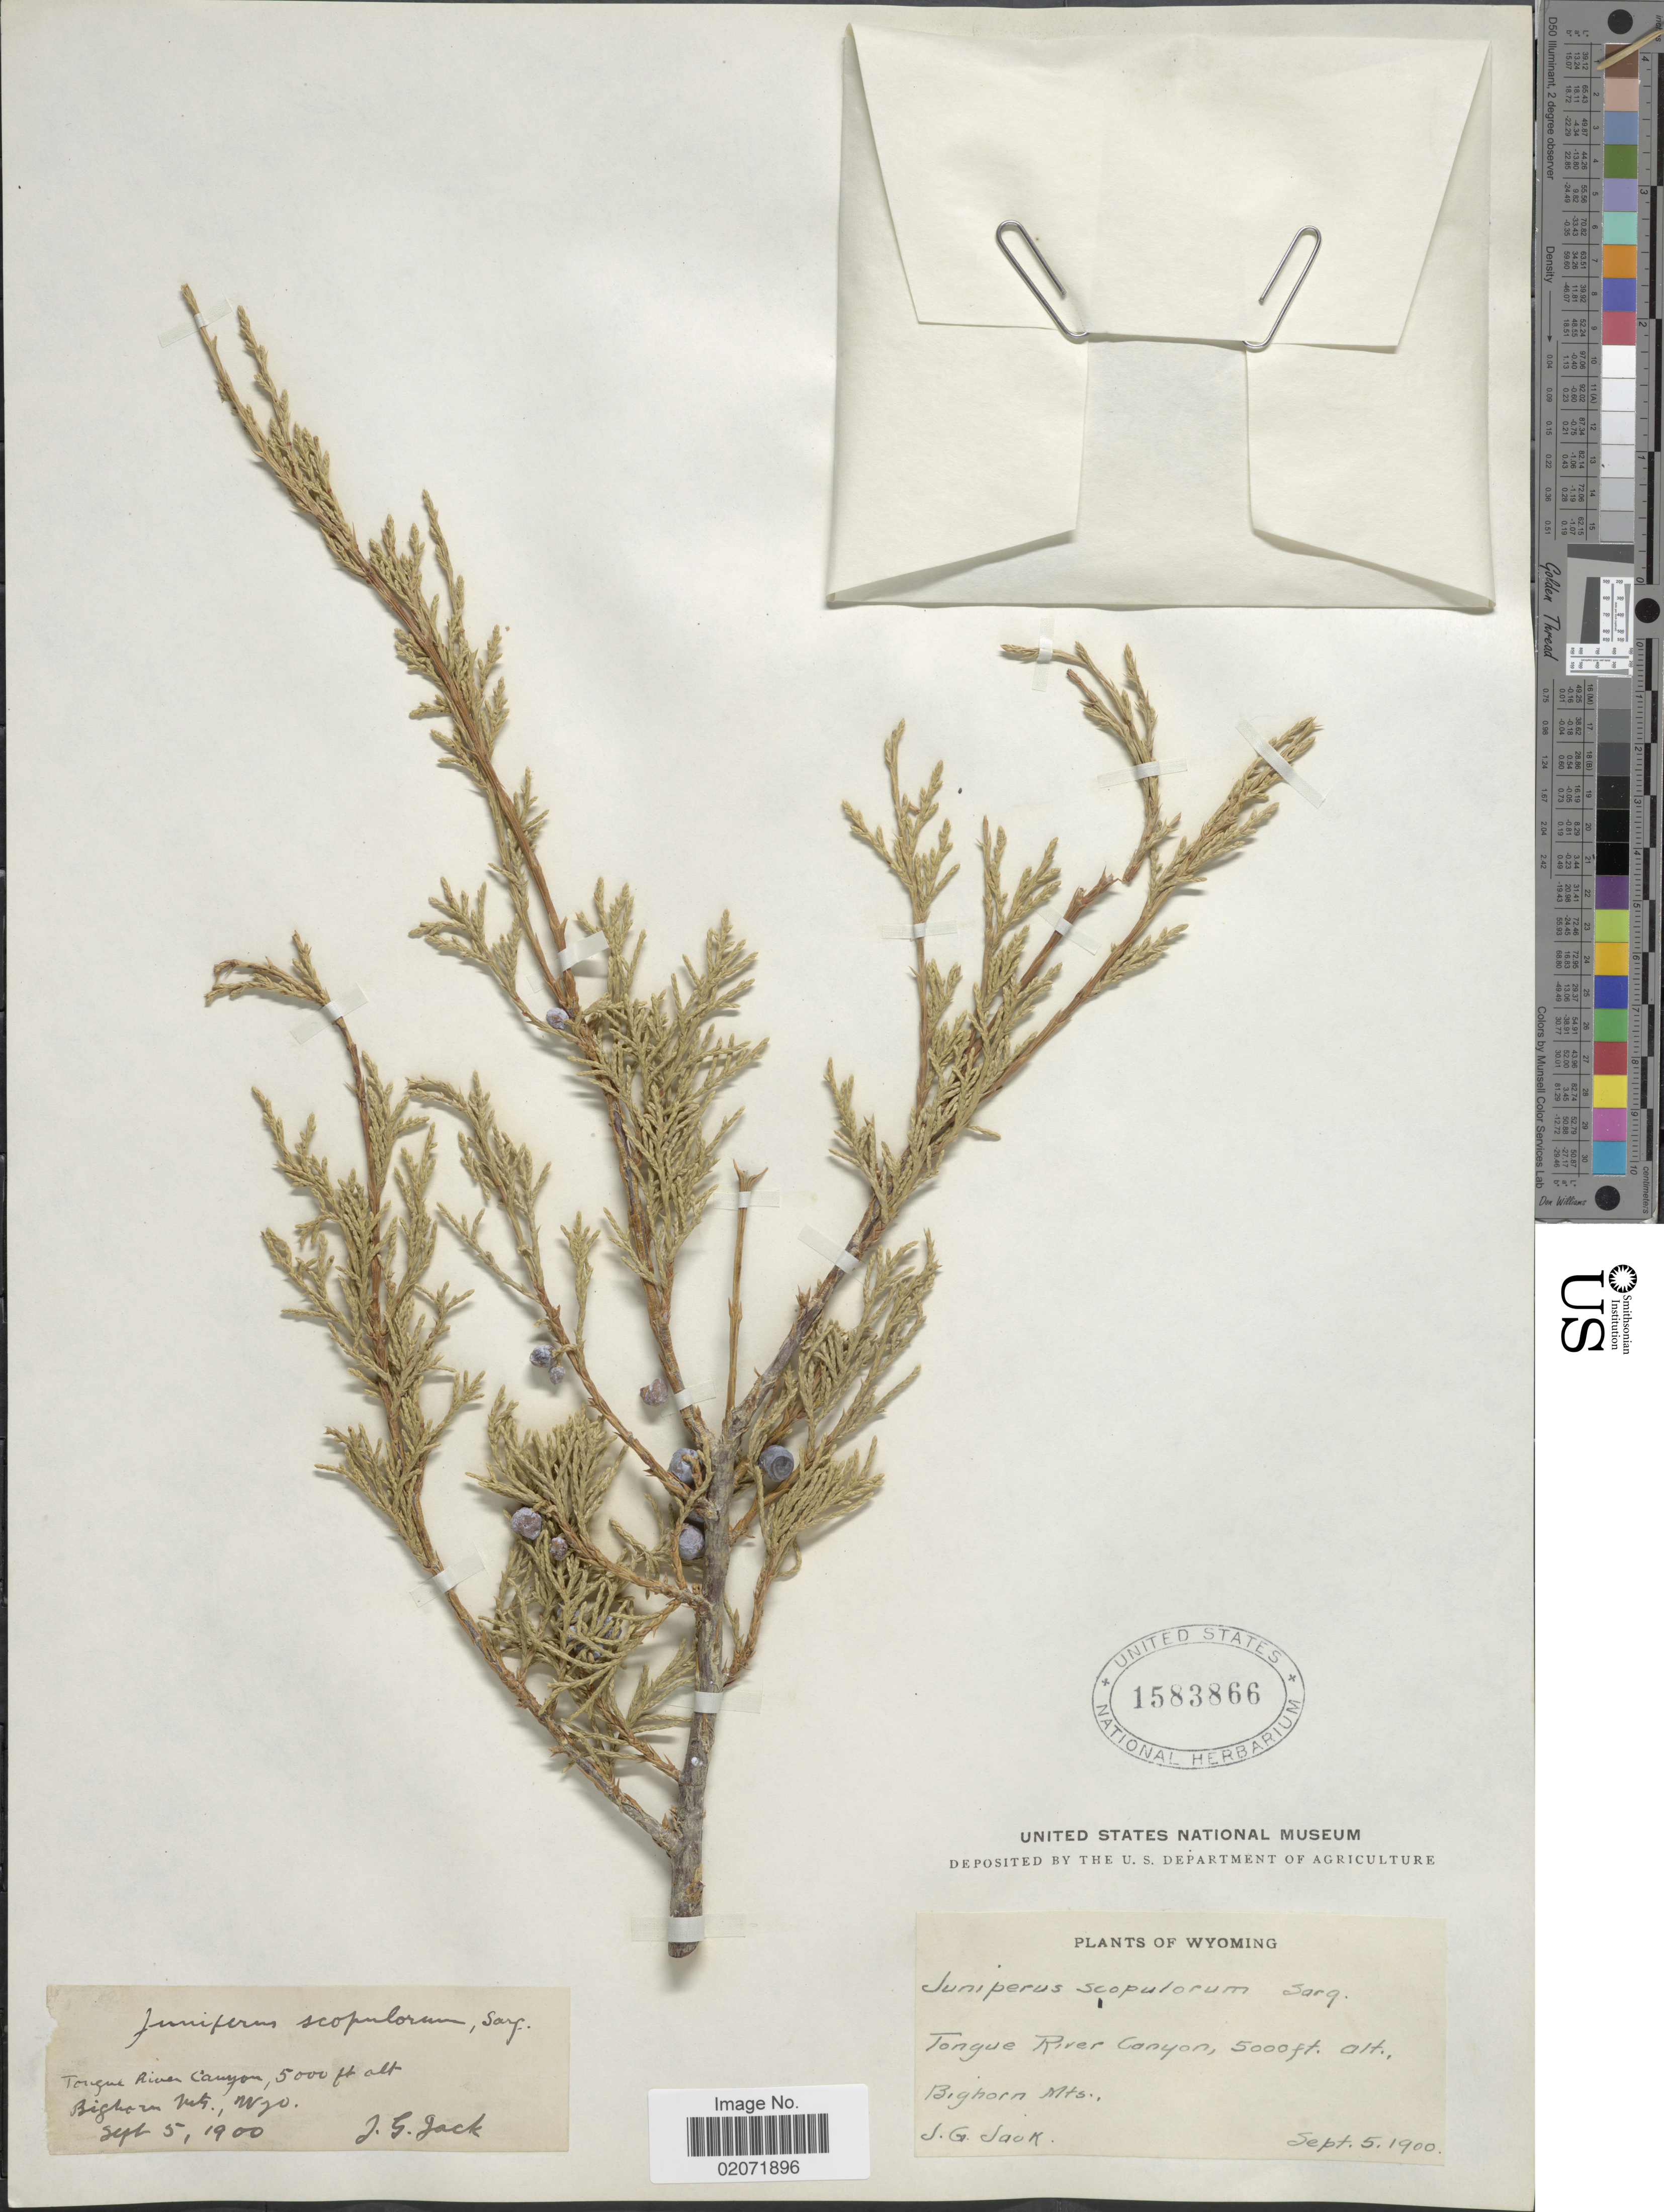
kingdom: Plantae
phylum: Tracheophyta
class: Pinopsida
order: Pinales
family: Cupressaceae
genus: Juniperus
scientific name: Juniperus scopulorum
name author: Sarg.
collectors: J. G. Jack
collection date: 1900-09-05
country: United States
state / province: Wyoming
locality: Tongue River Canyon, Bighorn Mts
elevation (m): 1524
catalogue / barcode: US 1583866